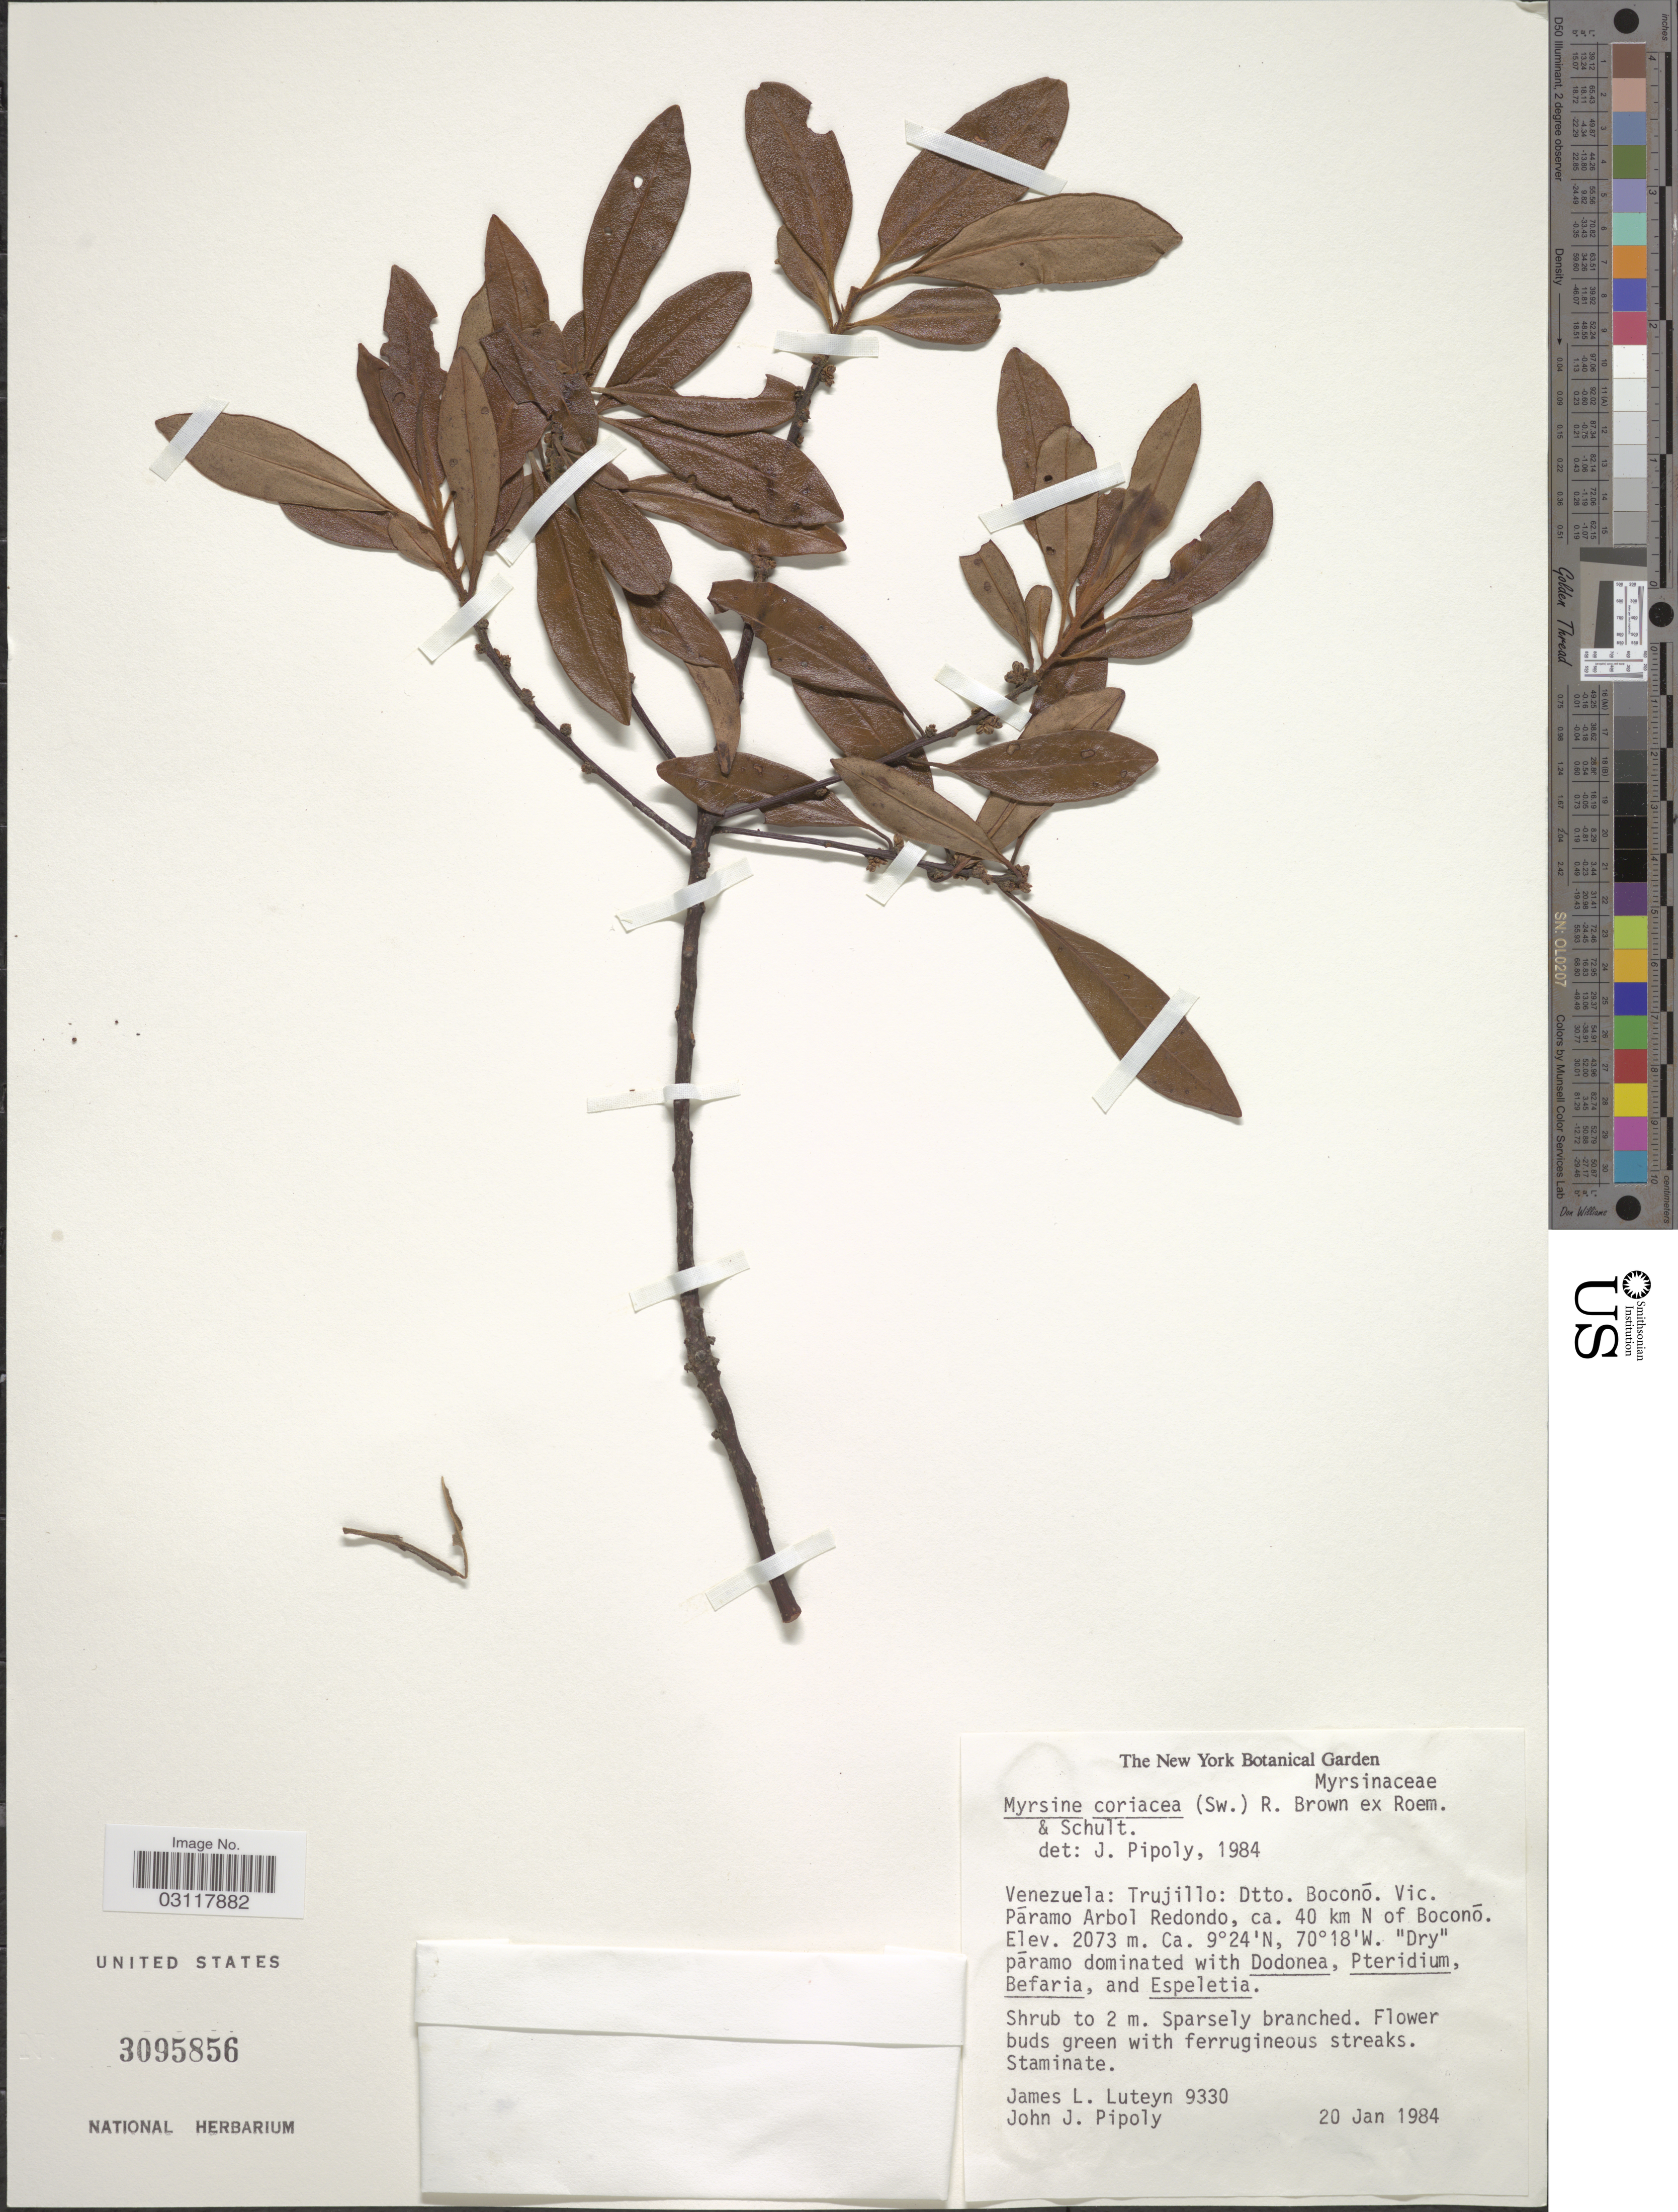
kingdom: Plantae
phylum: Tracheophyta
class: Magnoliopsida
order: Ericales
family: Primulaceae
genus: Rapanea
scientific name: Rapanea ferruginea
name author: (Ruiz & Pav.) Mez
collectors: J. L. Luteyn & J. J. Pipoly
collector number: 9330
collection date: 1984-01-20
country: Venezuela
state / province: Trujillo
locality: Dtto. Boconó. Vic. Páramo Arbol Redondo, ca. 40 km N of Boconó.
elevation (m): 2073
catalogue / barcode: US 3095856